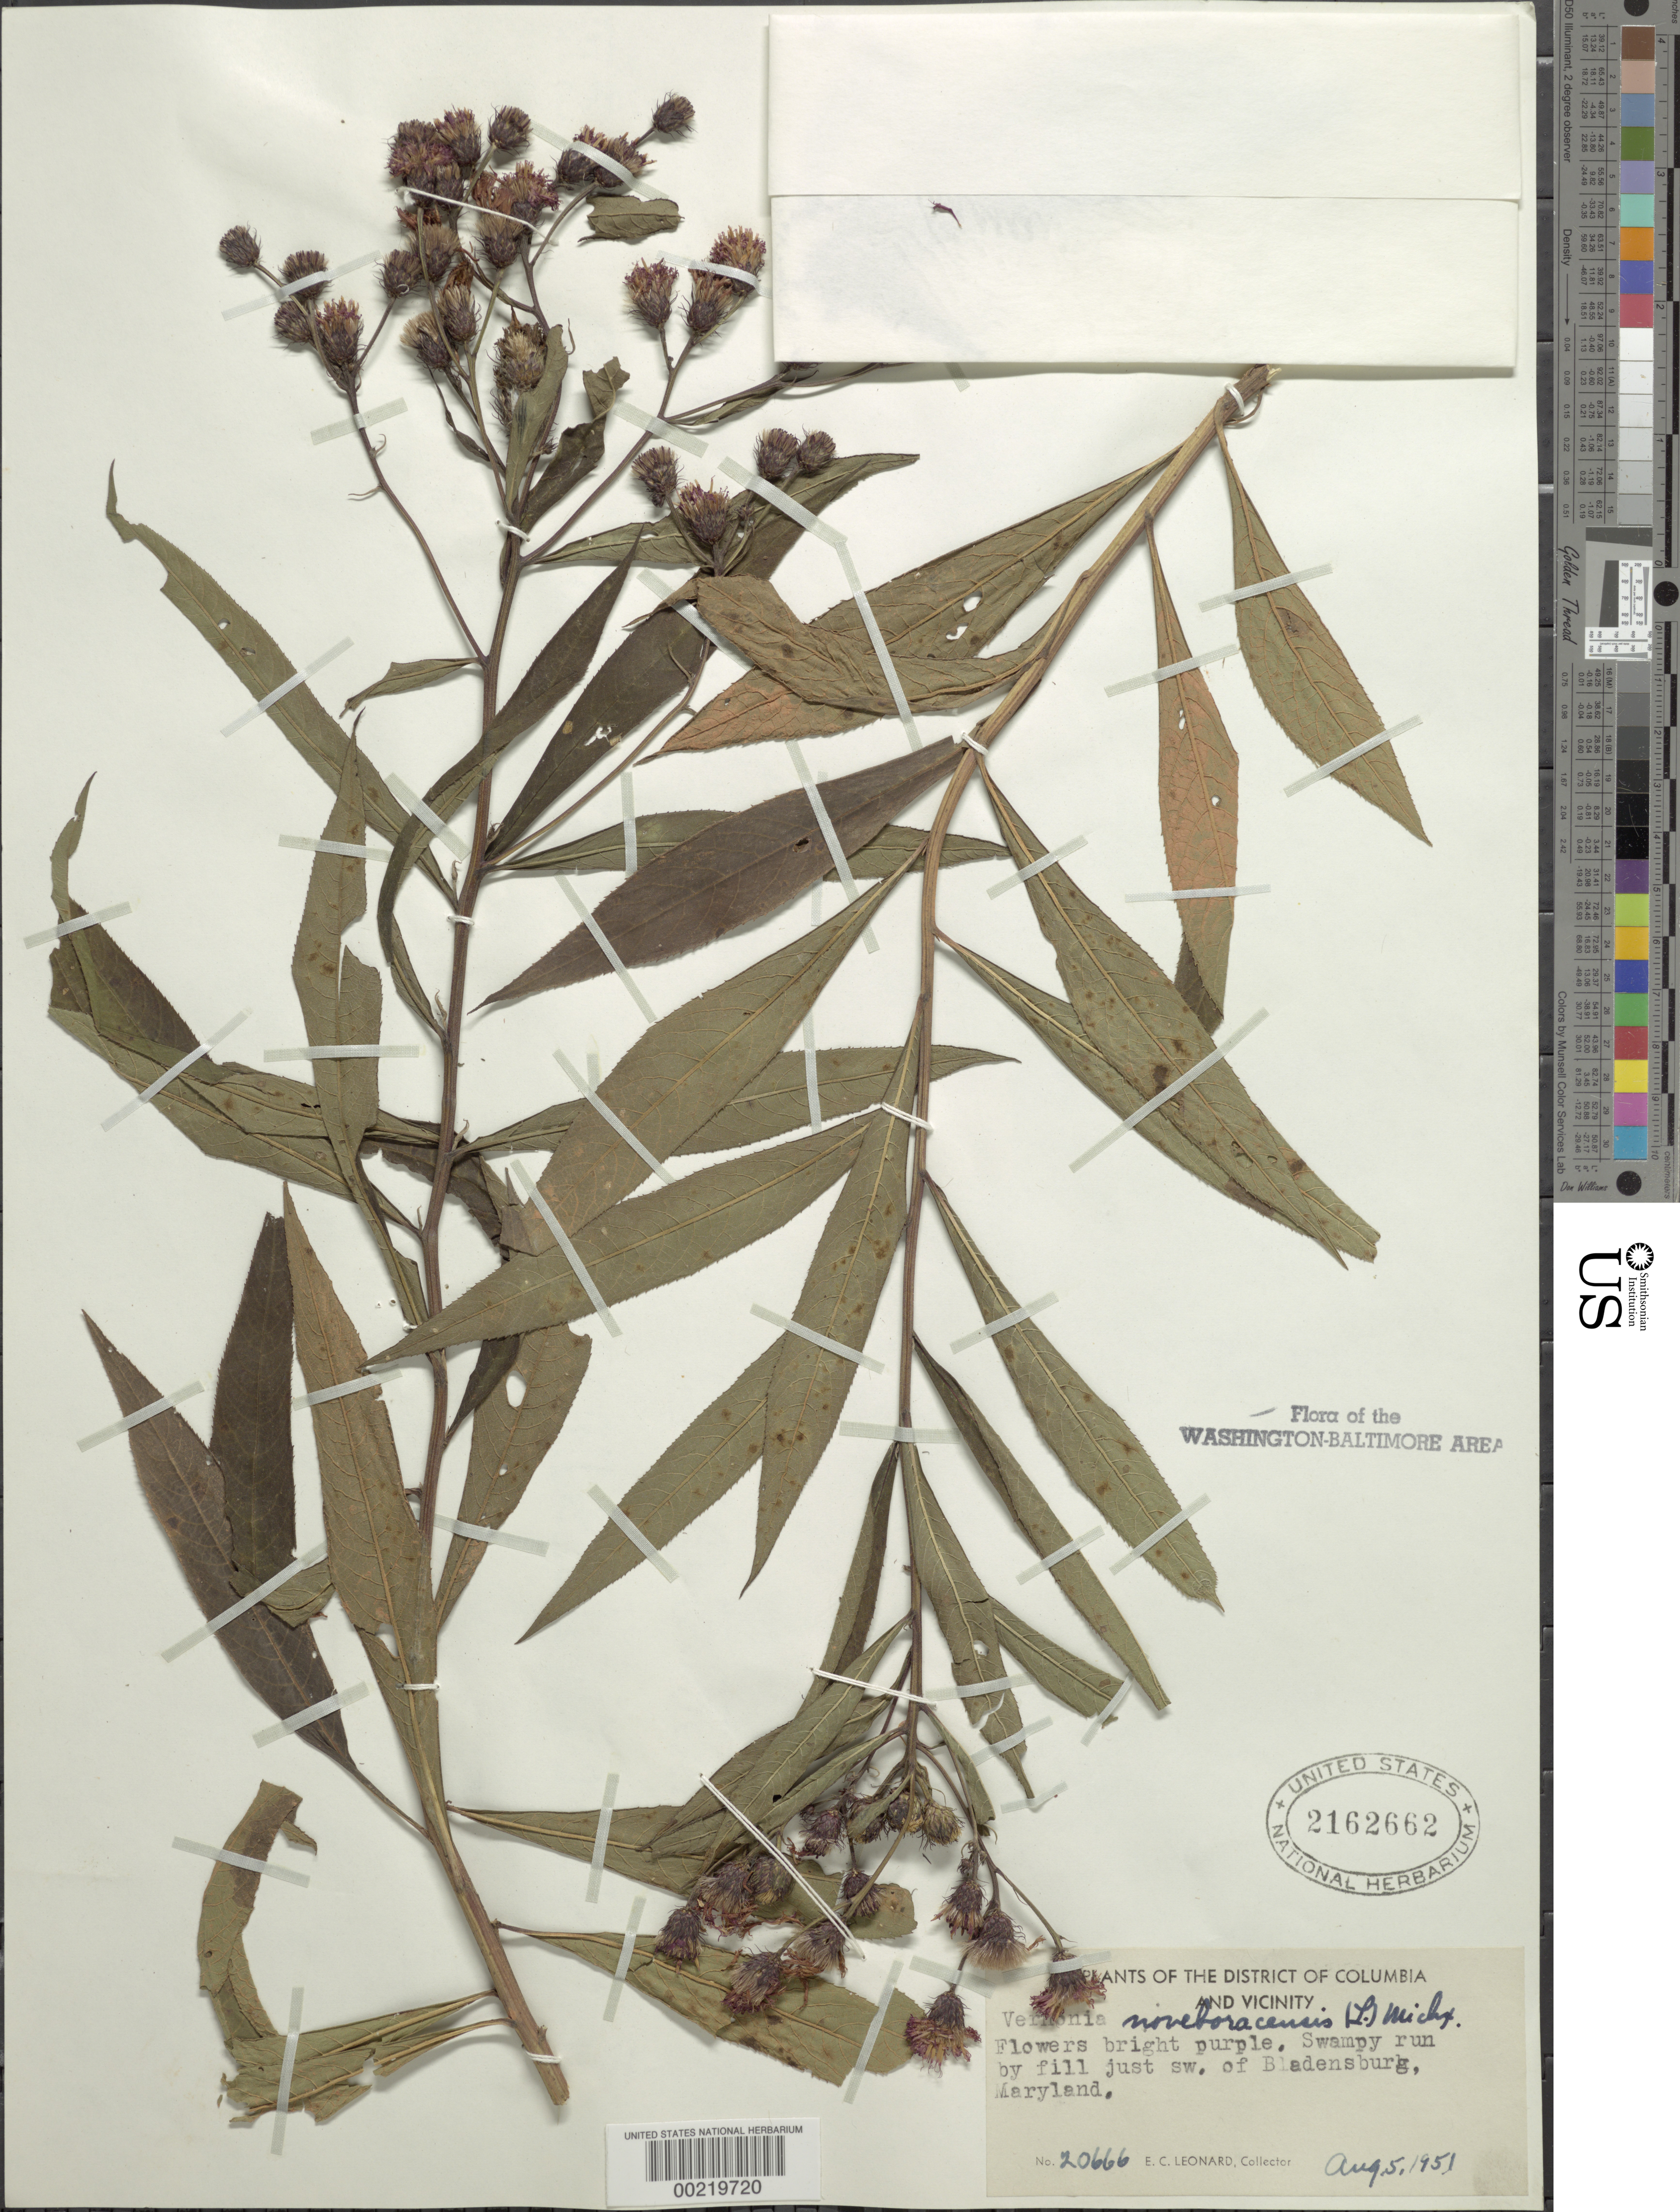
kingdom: Plantae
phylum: Tracheophyta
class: Magnoliopsida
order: Asterales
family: Asteraceae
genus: Vernonia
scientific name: Vernonia noveboracensis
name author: (L.) Michx.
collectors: E. C. Leonard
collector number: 20666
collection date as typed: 05 Aug 1951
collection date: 1951-08-05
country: United States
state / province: Maryland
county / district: Prince George's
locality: southwest of Bladensburg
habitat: Swampy run by fill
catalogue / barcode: US 2162662